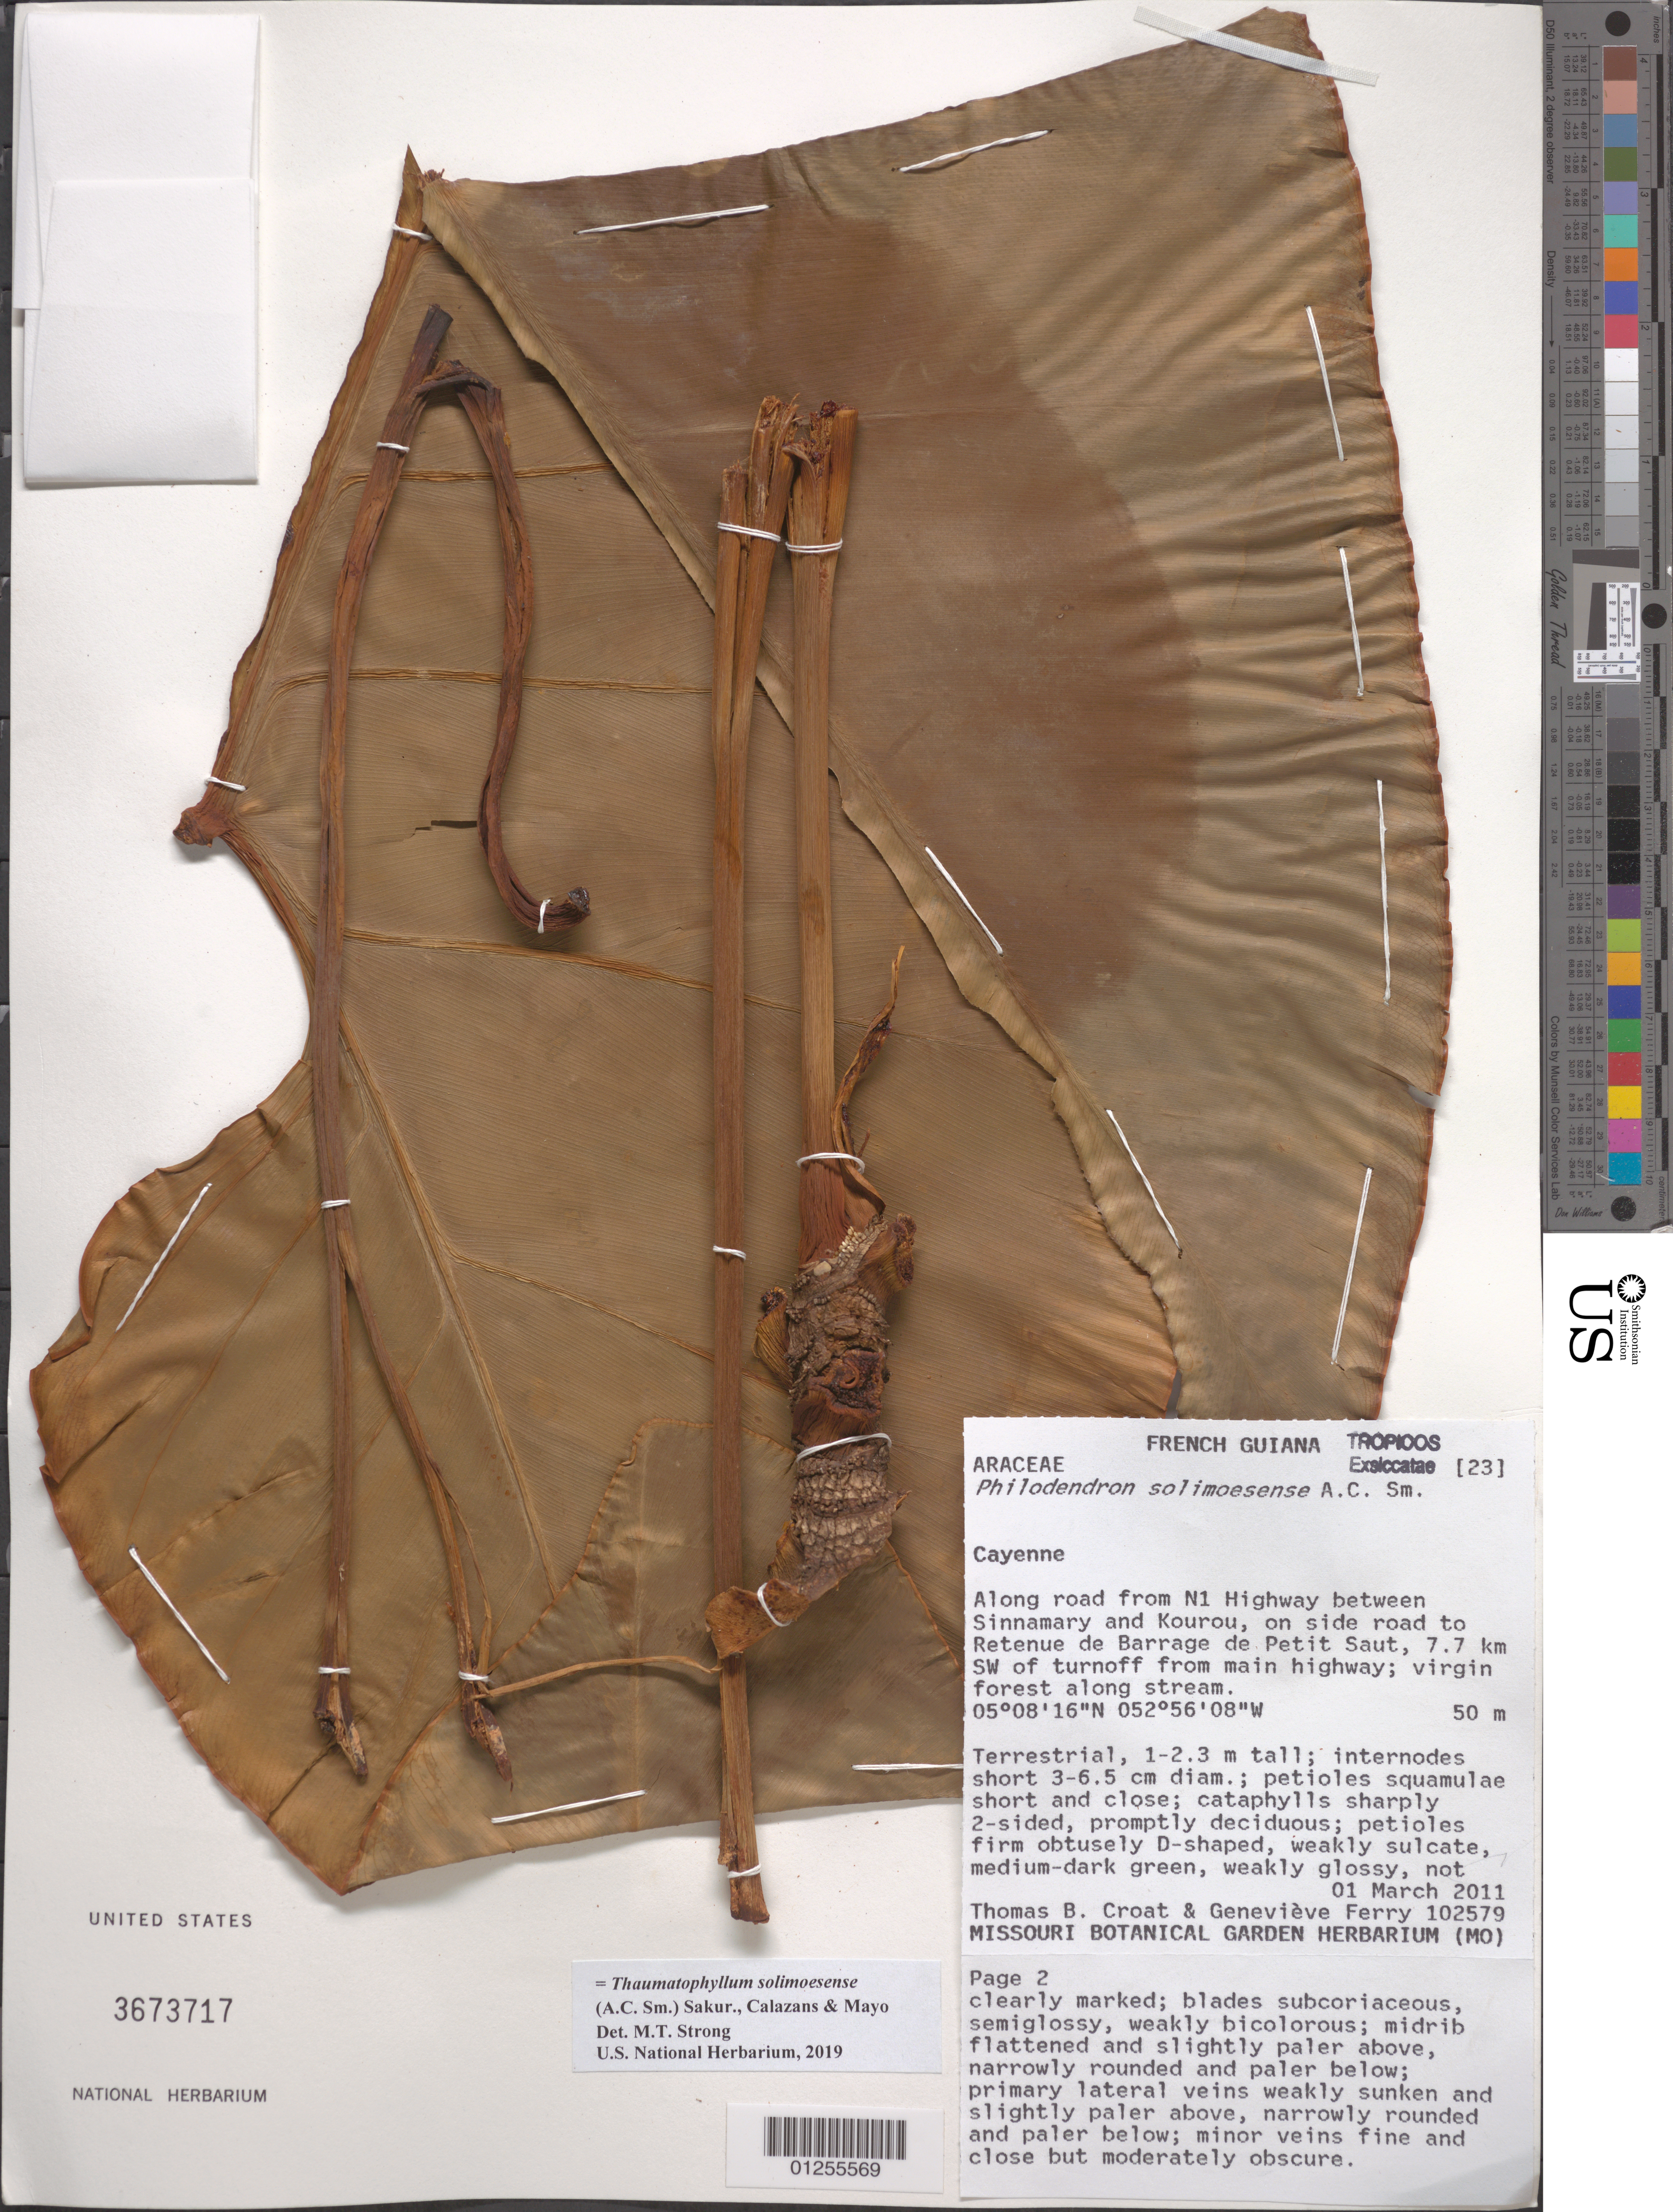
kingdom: Plantae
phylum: Tracheophyta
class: Liliopsida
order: Alismatales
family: Araceae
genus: Thaumatophyllum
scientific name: Thaumatophyllum solimoesense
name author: (A.C. Sm.) Sakur. et al.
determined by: Strong, Mark T., (BOT), Smithsonian Institution - National Museum of Natural History (UNITED STATES)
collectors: T. B. Croat & G. Ferry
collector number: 102579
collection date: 2011-03-01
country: French Guiana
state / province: Cayenne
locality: Along road from N1 Highway between Sinnamary and Kourou, on side road to Retenue de Barrage de Petit Saut, 7.7km SW of turnoff from main highway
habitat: Virgin forest along stream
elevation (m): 50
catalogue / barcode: US 3673717